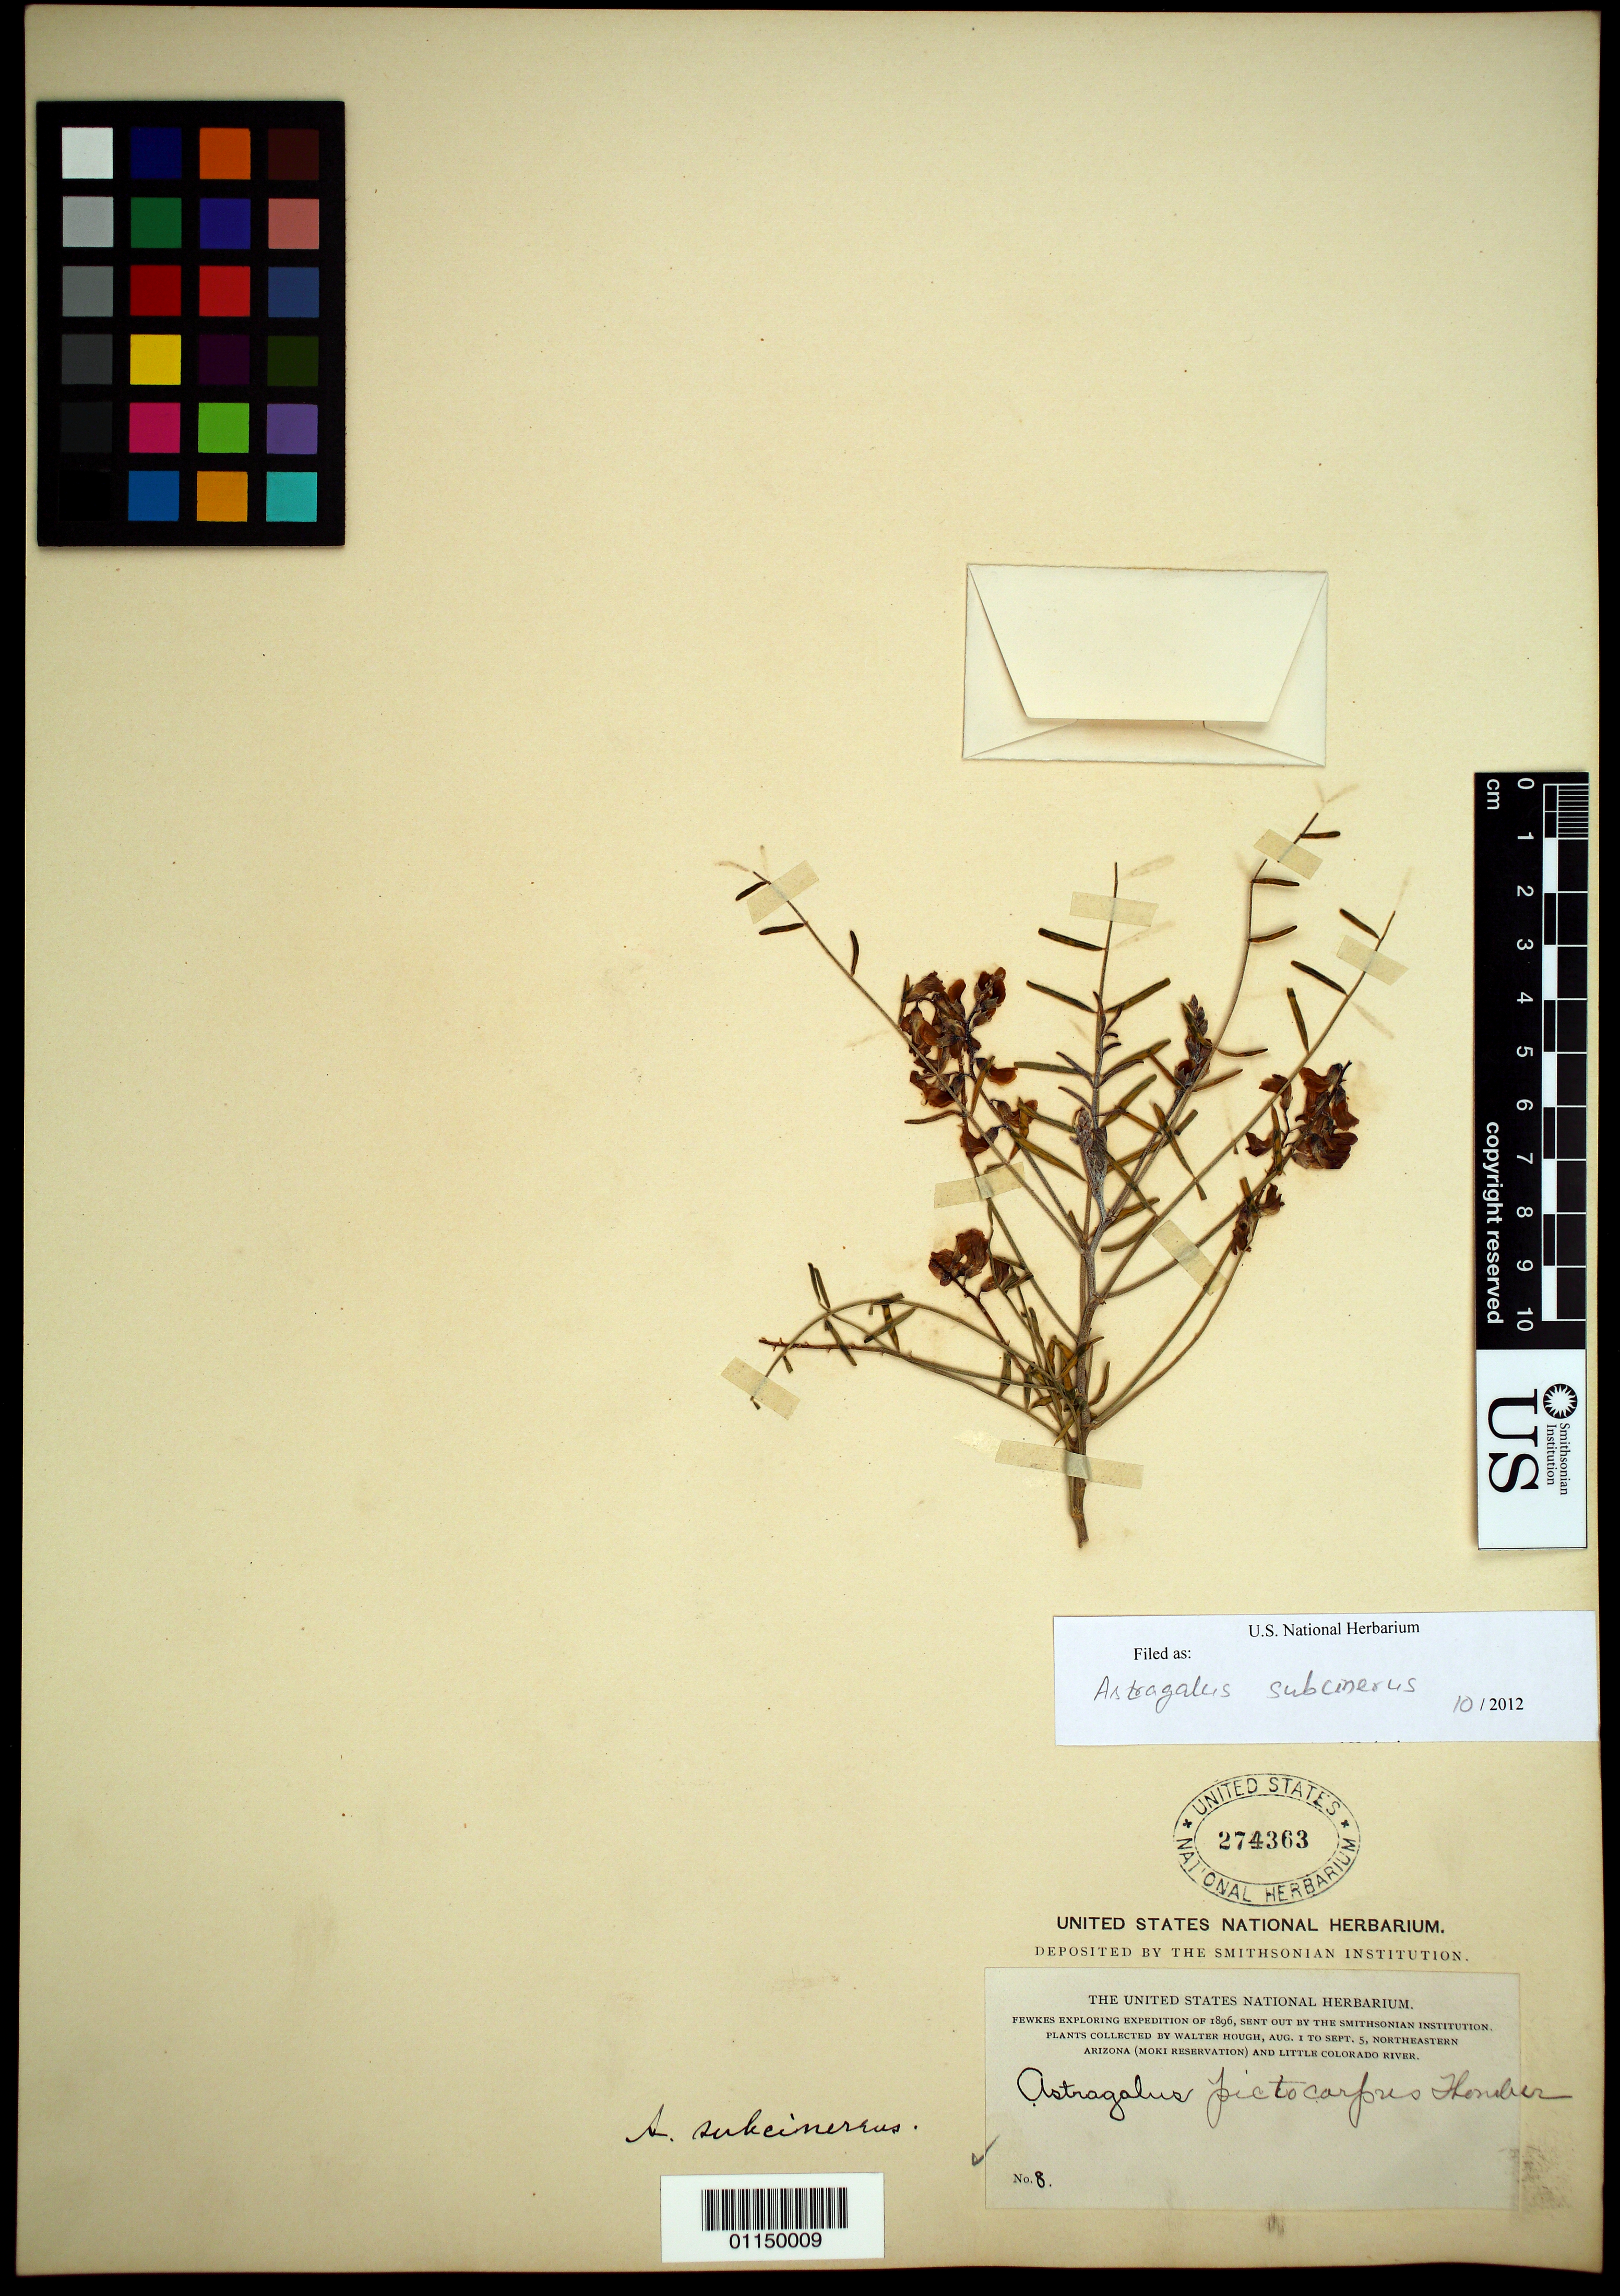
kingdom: Plantae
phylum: Tracheophyta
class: Magnoliopsida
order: Fabales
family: Fabaceae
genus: Astragalus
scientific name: Astragalus subcinereus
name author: A. Gray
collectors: W. Hough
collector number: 8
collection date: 1896-08-01/1896-09-05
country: United States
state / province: Arizona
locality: Northeastern Arizona (Moki Reservation) and Little Colorado River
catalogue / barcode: US 274363